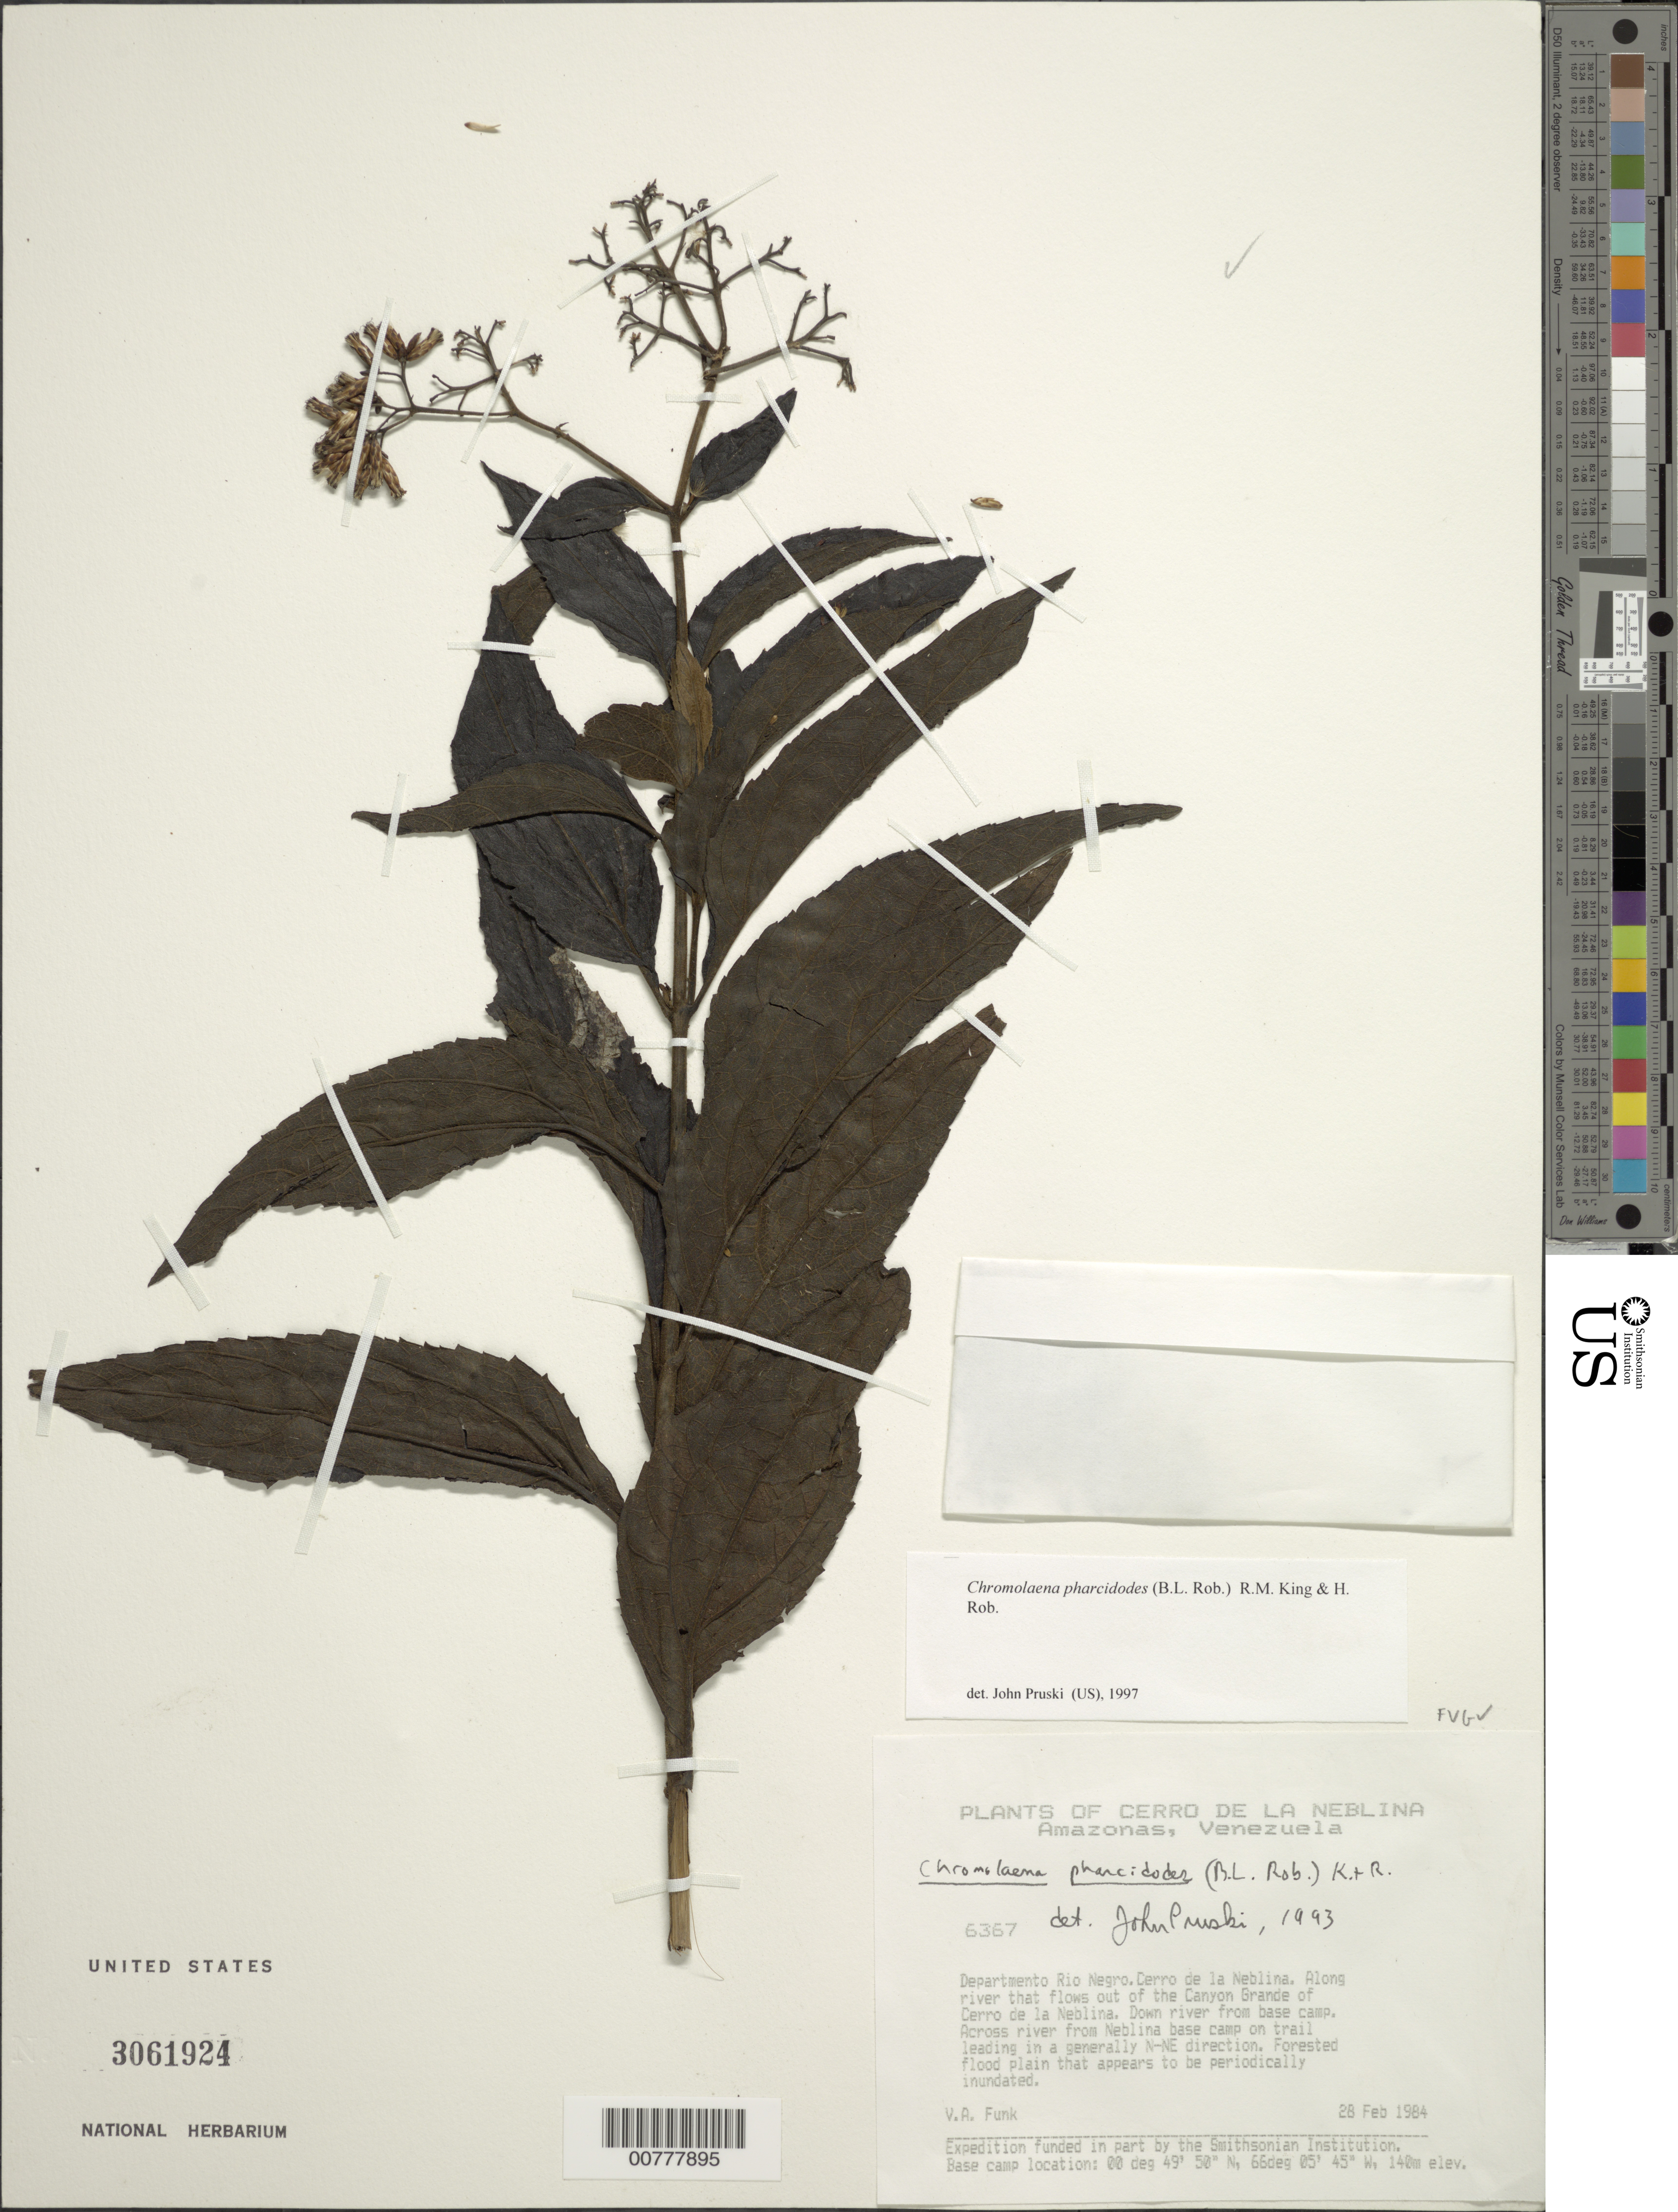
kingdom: Plantae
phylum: Tracheophyta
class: Magnoliopsida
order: Asterales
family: Asteraceae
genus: Chromolaena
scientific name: Chromolaena pharcidodes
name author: (B.L. Rob.) R.M. King & H. Rob.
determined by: Pruski, J. F.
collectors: V. Funk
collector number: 6367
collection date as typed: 28-Feb-85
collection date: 1985-02-28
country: Venezuela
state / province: Amazonas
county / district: Río Negro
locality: Cerro de la Neblina, Canyon Grande, down river from base camp; along river that flows out of the Canyon Grande of Cerro de la Neblina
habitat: Forested flood plain that appears to be periodically inundated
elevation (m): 140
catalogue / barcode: US 3061924